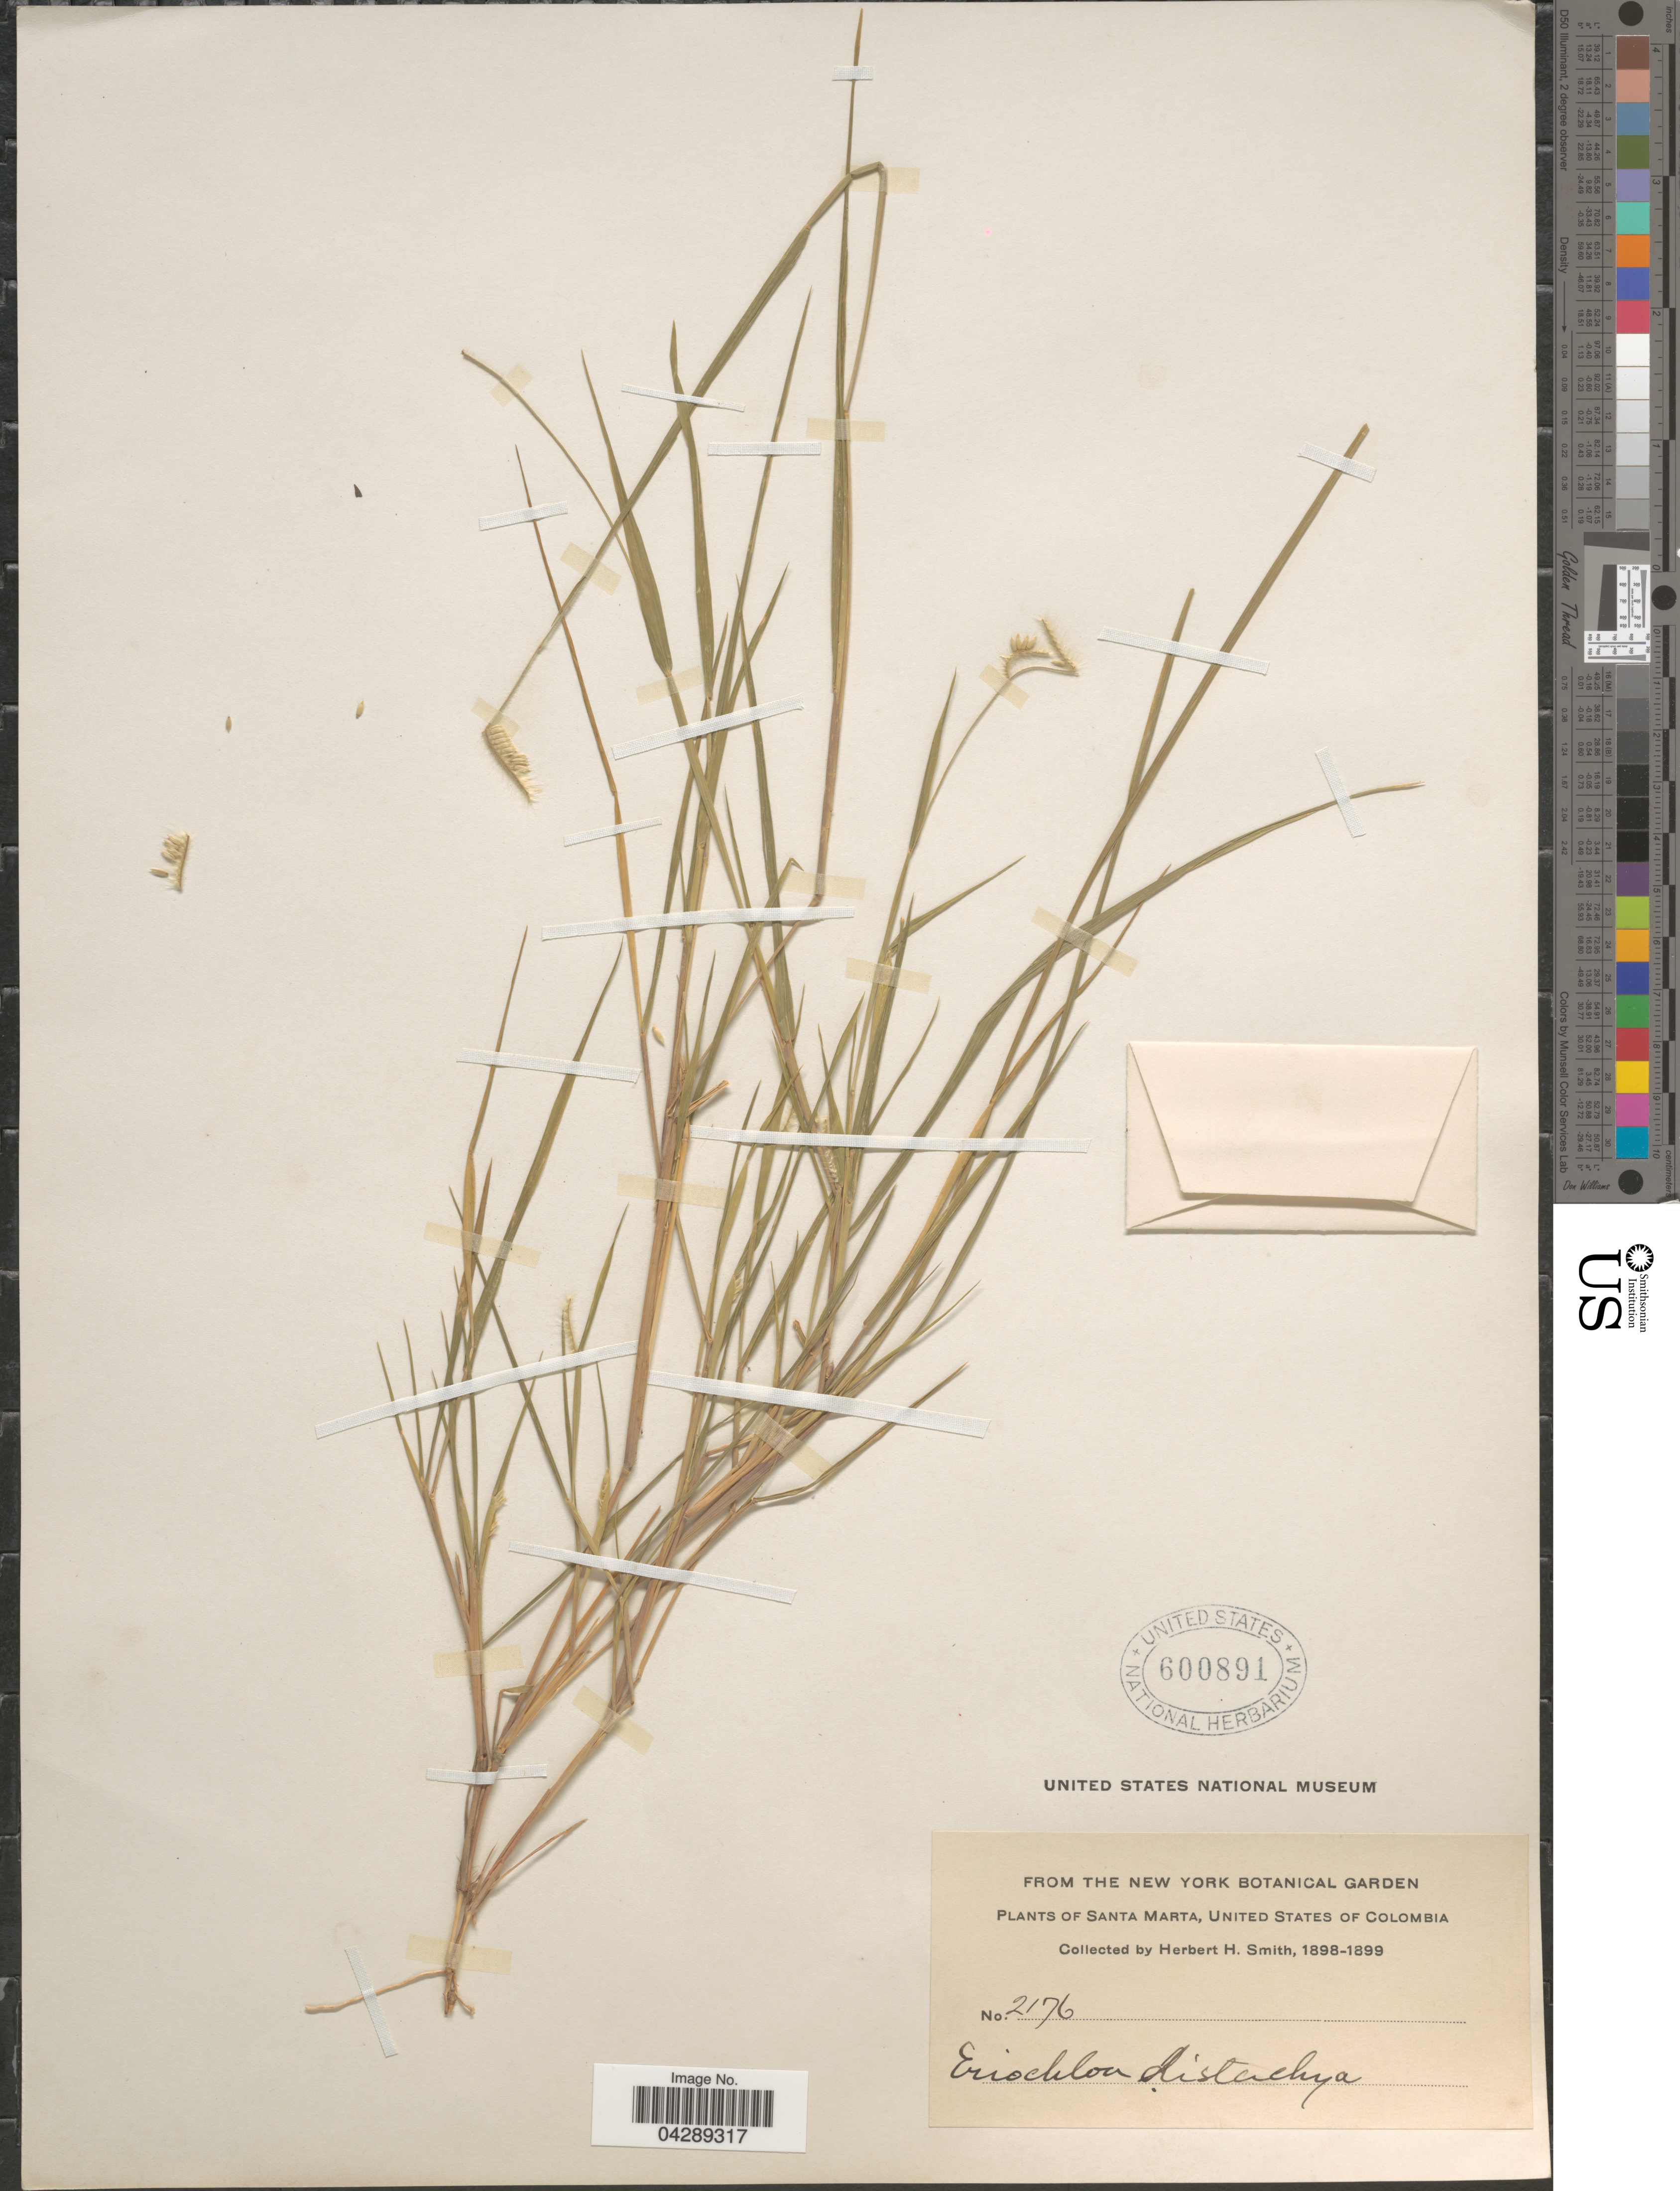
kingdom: Plantae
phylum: Tracheophyta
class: Liliopsida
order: Poales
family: Poaceae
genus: Eriochloa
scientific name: Eriochloa distachya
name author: Kunth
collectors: Herbert H. Smith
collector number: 2176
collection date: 1898/1899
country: Colombia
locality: Santa Marta, United States of Colombia.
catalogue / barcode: US 600891